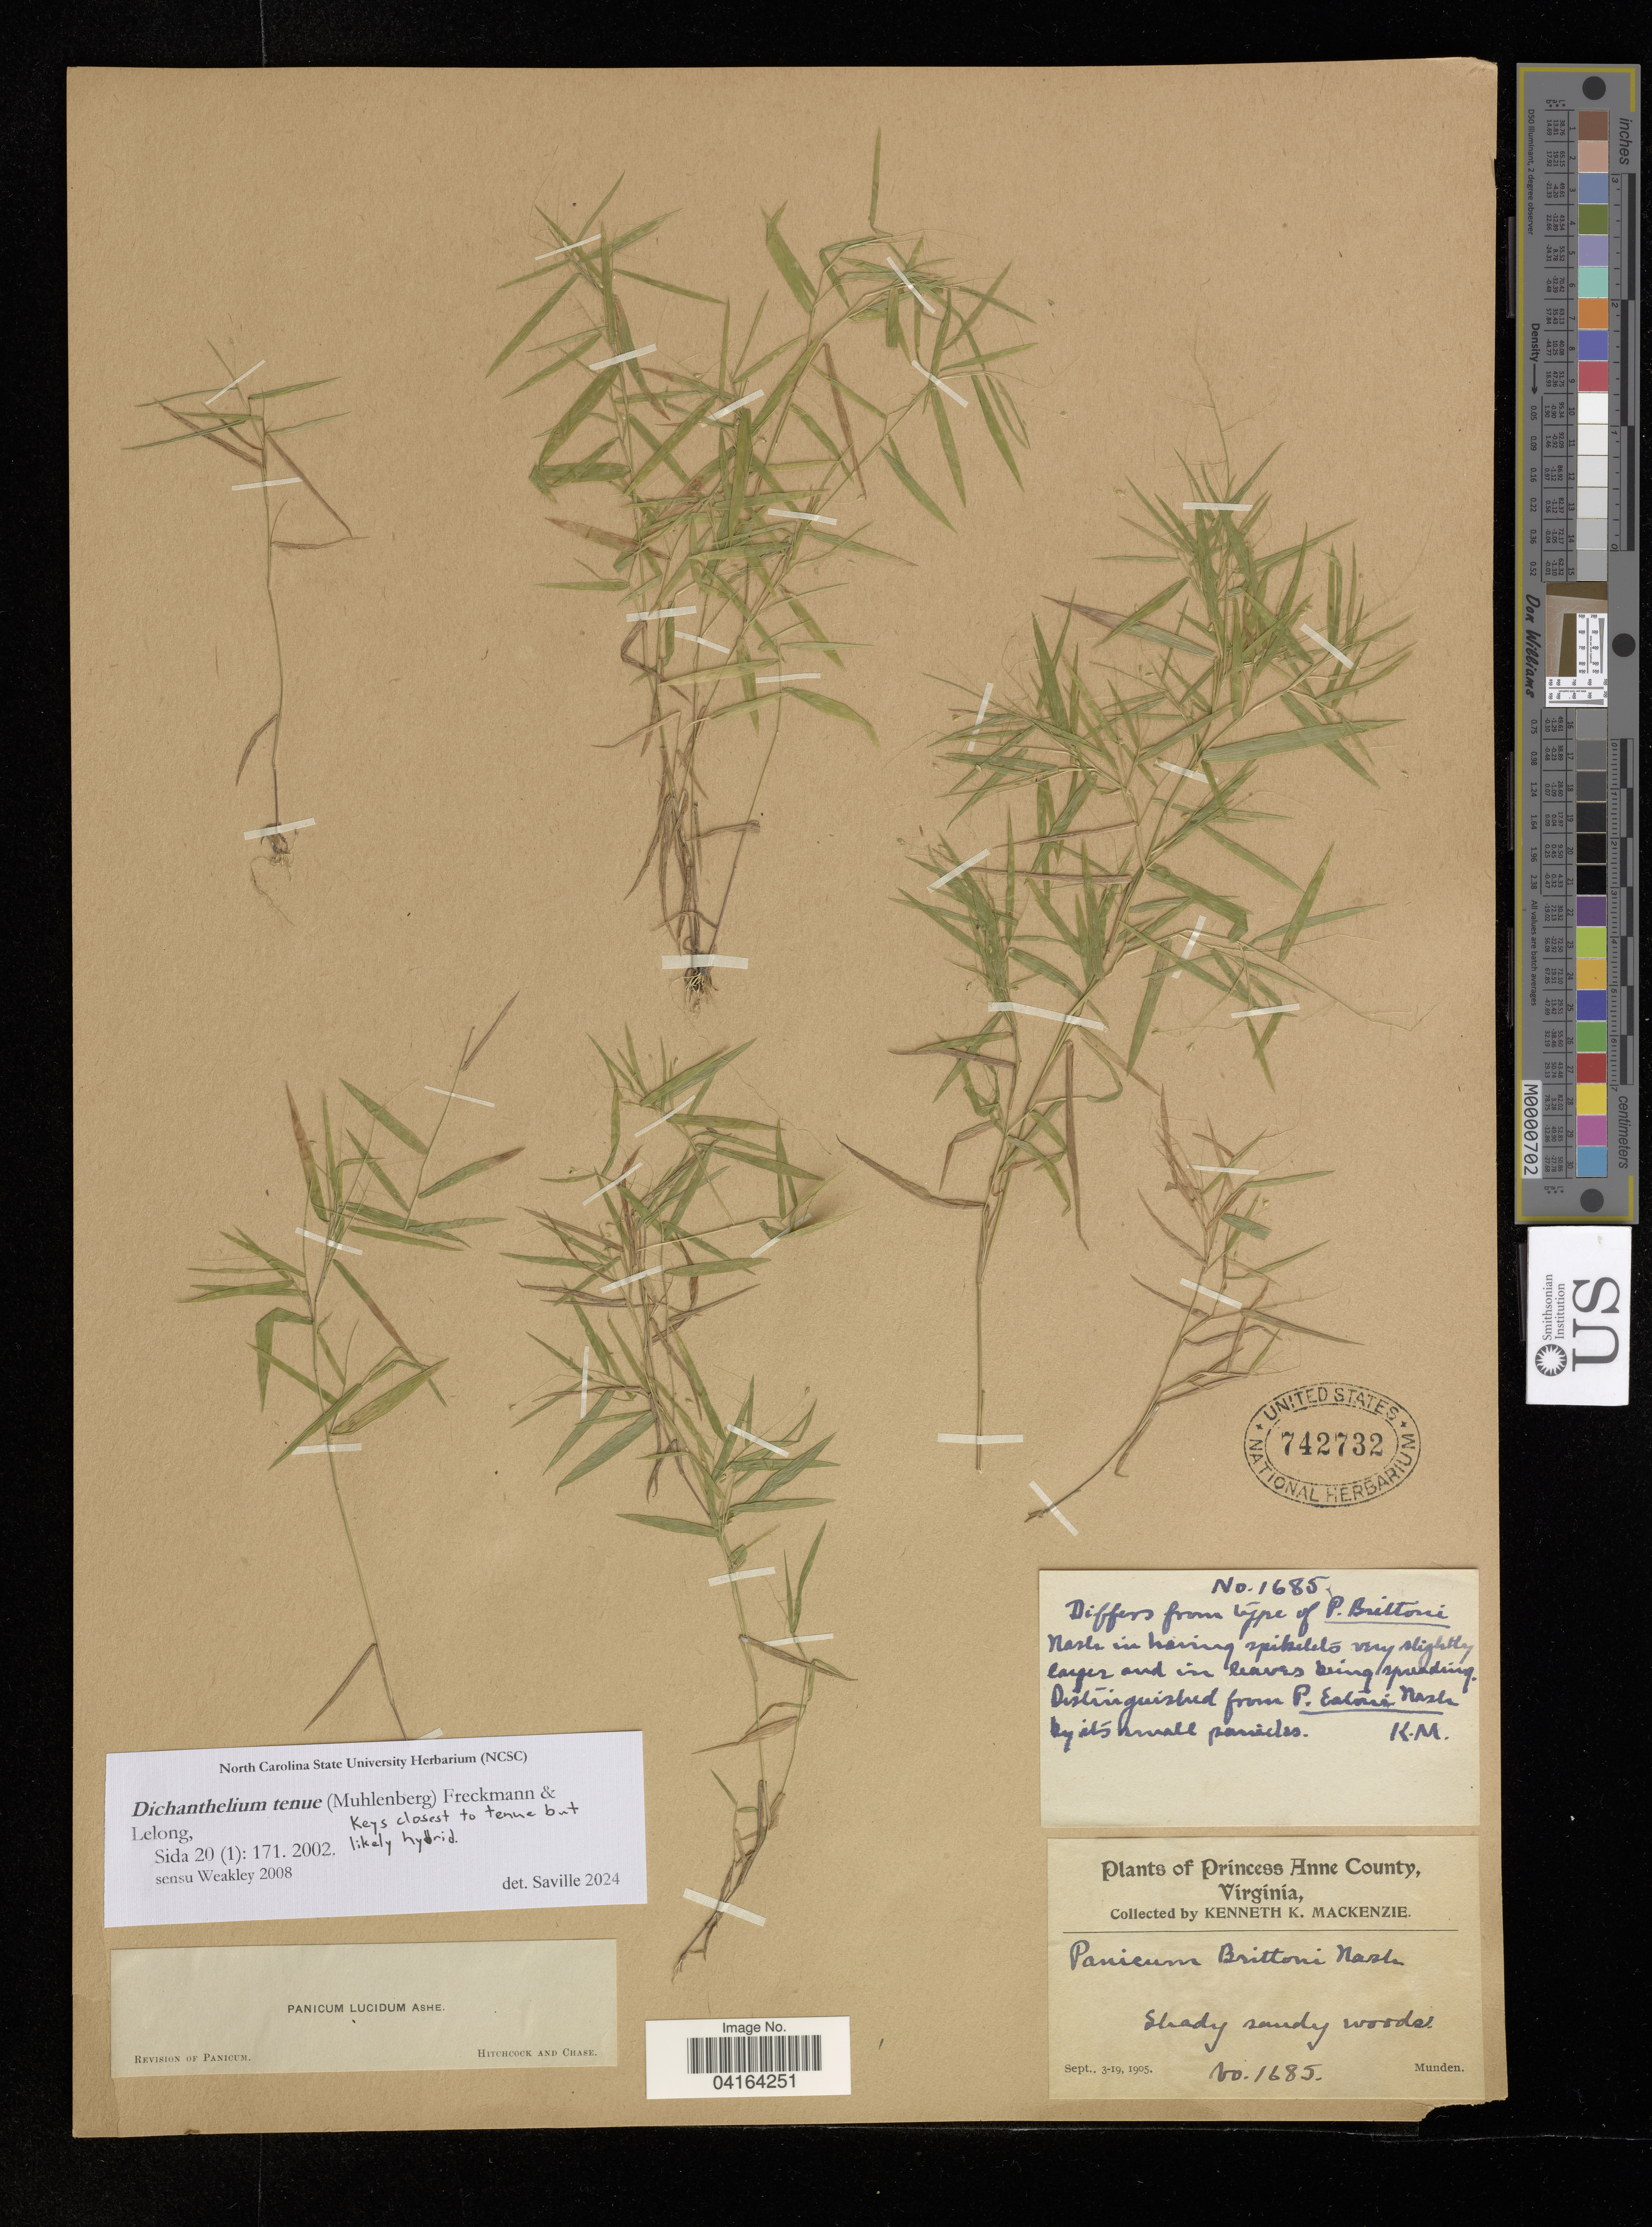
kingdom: Plantae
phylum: Tracheophyta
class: Liliopsida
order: Poales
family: Poaceae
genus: Dichanthelium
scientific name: Dichanthelium tenue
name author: (Muhl.) Freckmann & Lelong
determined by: Saville, A. C., (NCSC), North Carolina State University (UNITED STATES)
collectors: K. K. Mackenzie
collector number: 1685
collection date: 1905-09-03/1905-09-19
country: United States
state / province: Virginia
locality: Princess Anne County.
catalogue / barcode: US 742732